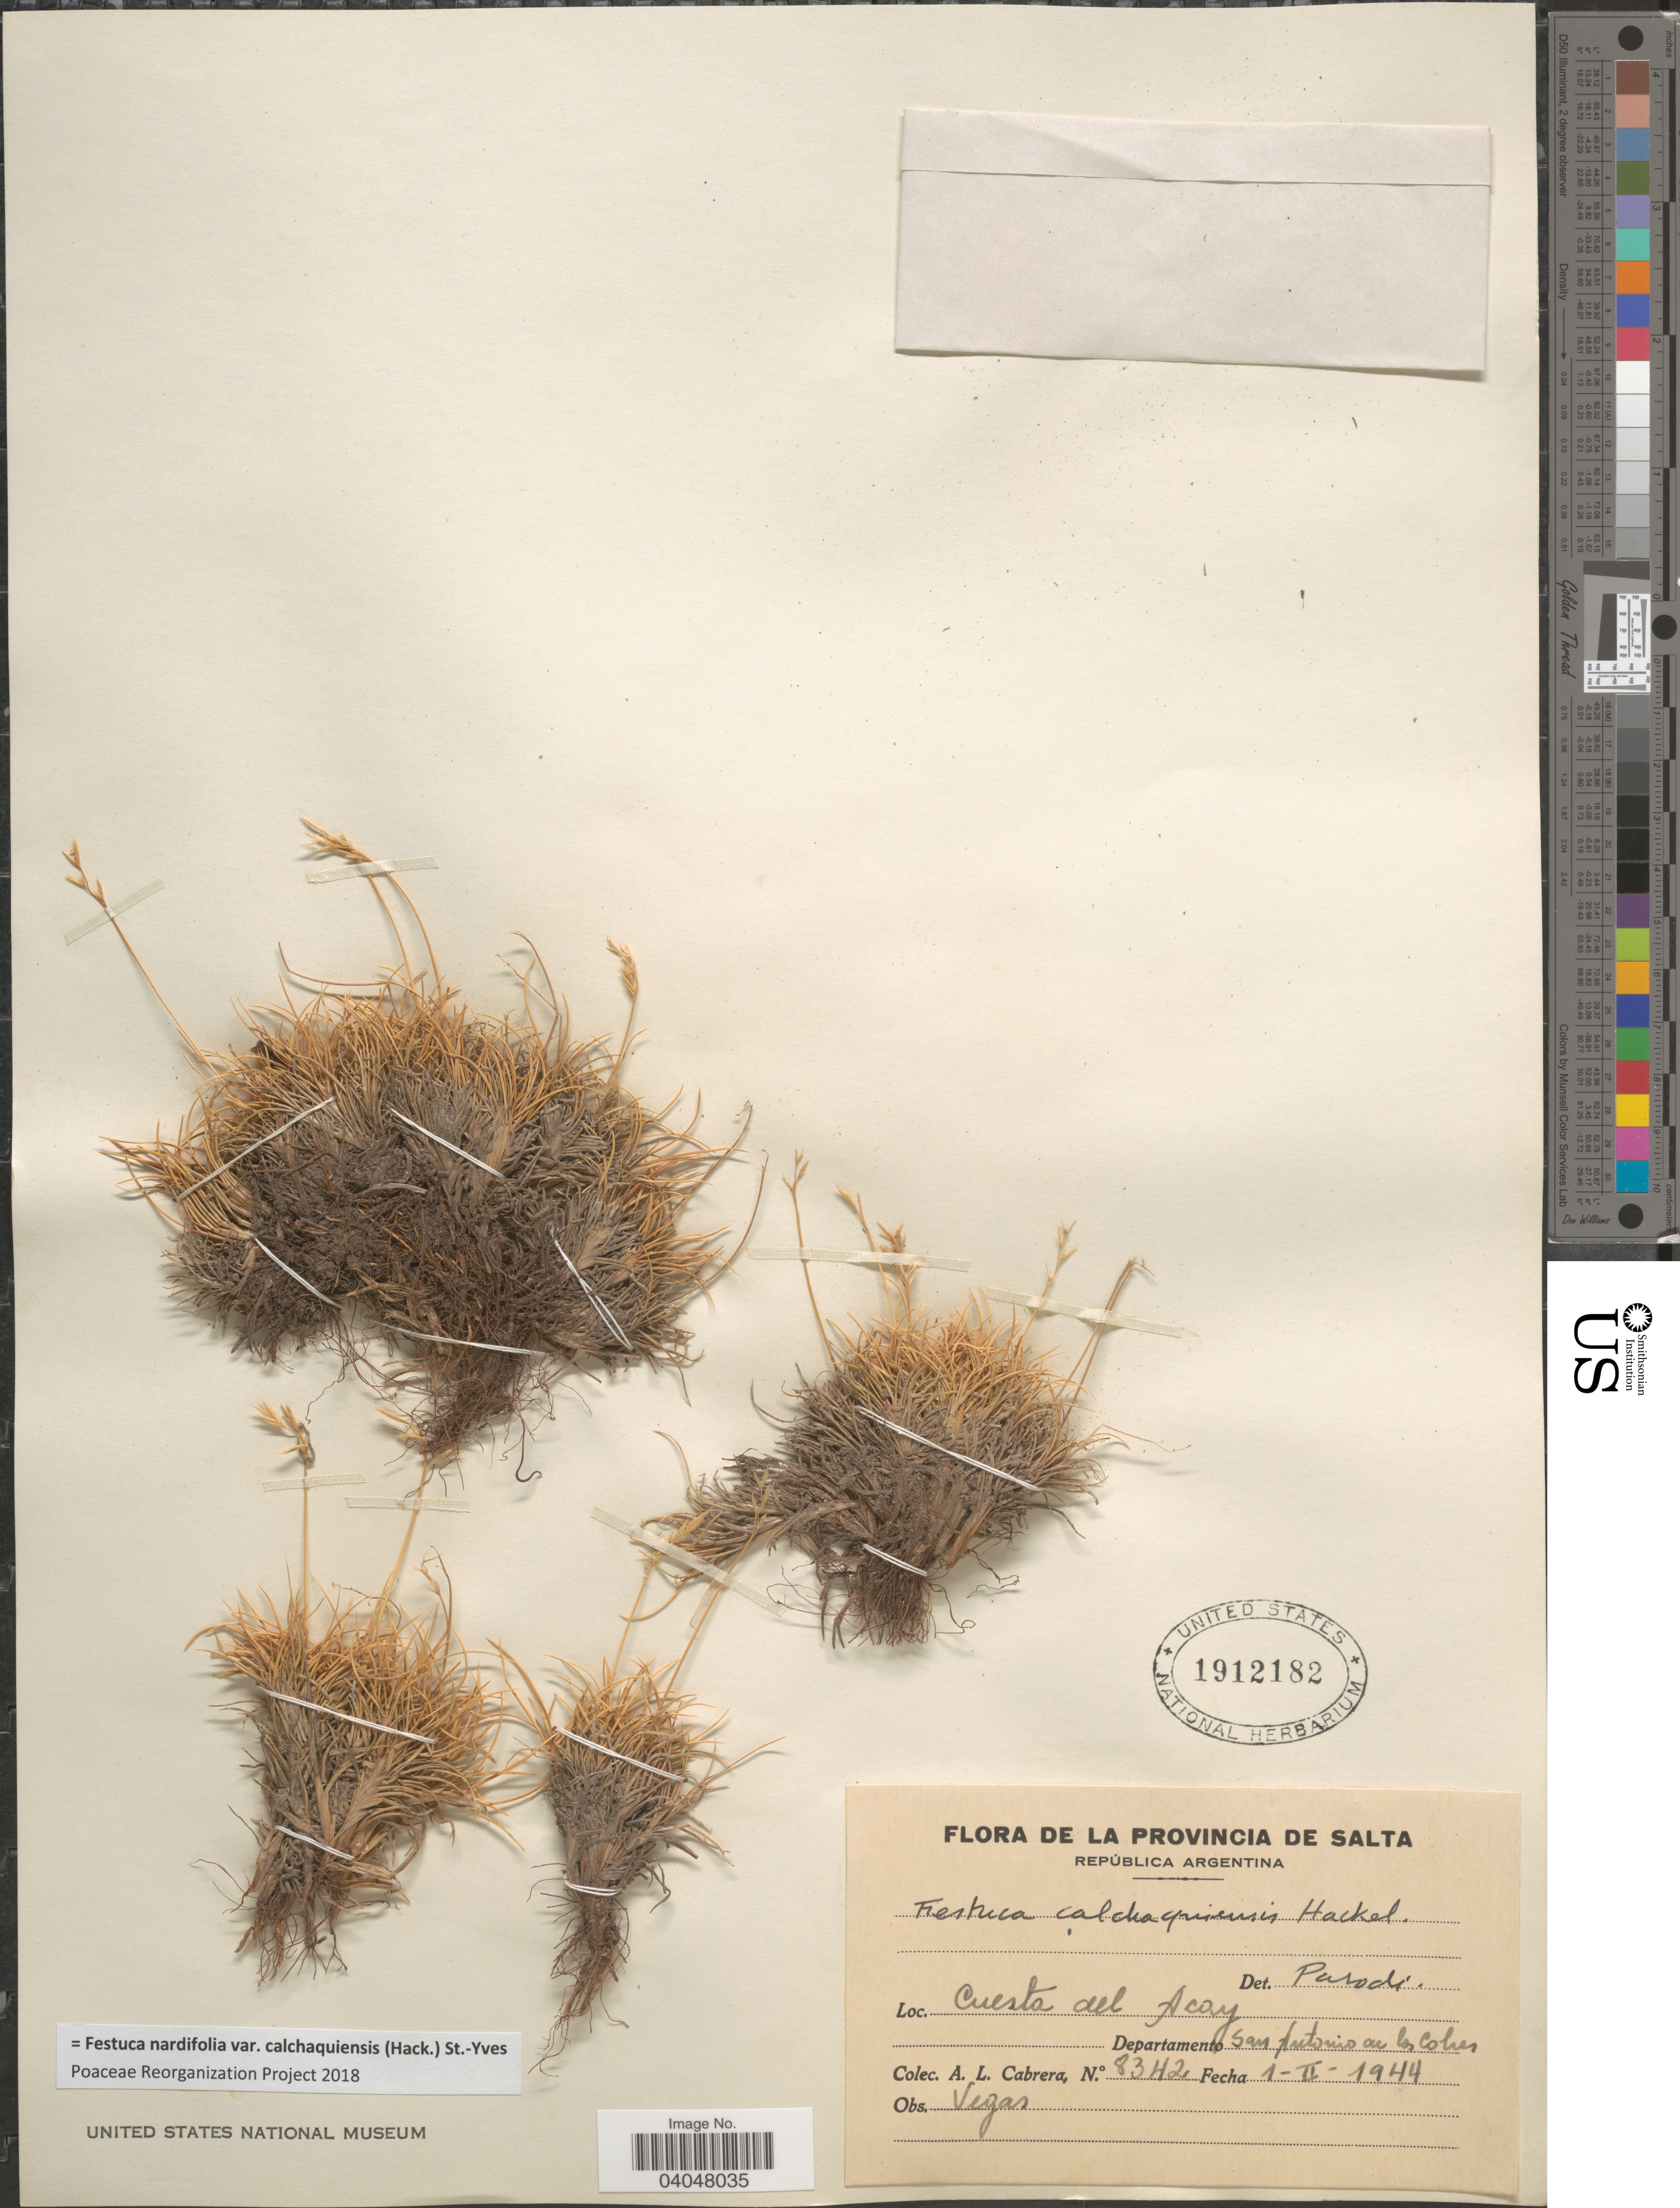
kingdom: Plantae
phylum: Tracheophyta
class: Liliopsida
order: Poales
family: Poaceae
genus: Festuca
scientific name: Festuca nardifolia var. calchaquiensis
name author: (Hack.) St.-Yves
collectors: A. L. Cabrera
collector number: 8342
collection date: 1944-02-01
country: Argentina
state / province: Salta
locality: República Argentina. Cuesta del Acay. Departamento San Antonio an los Cobres.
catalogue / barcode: US 1912182